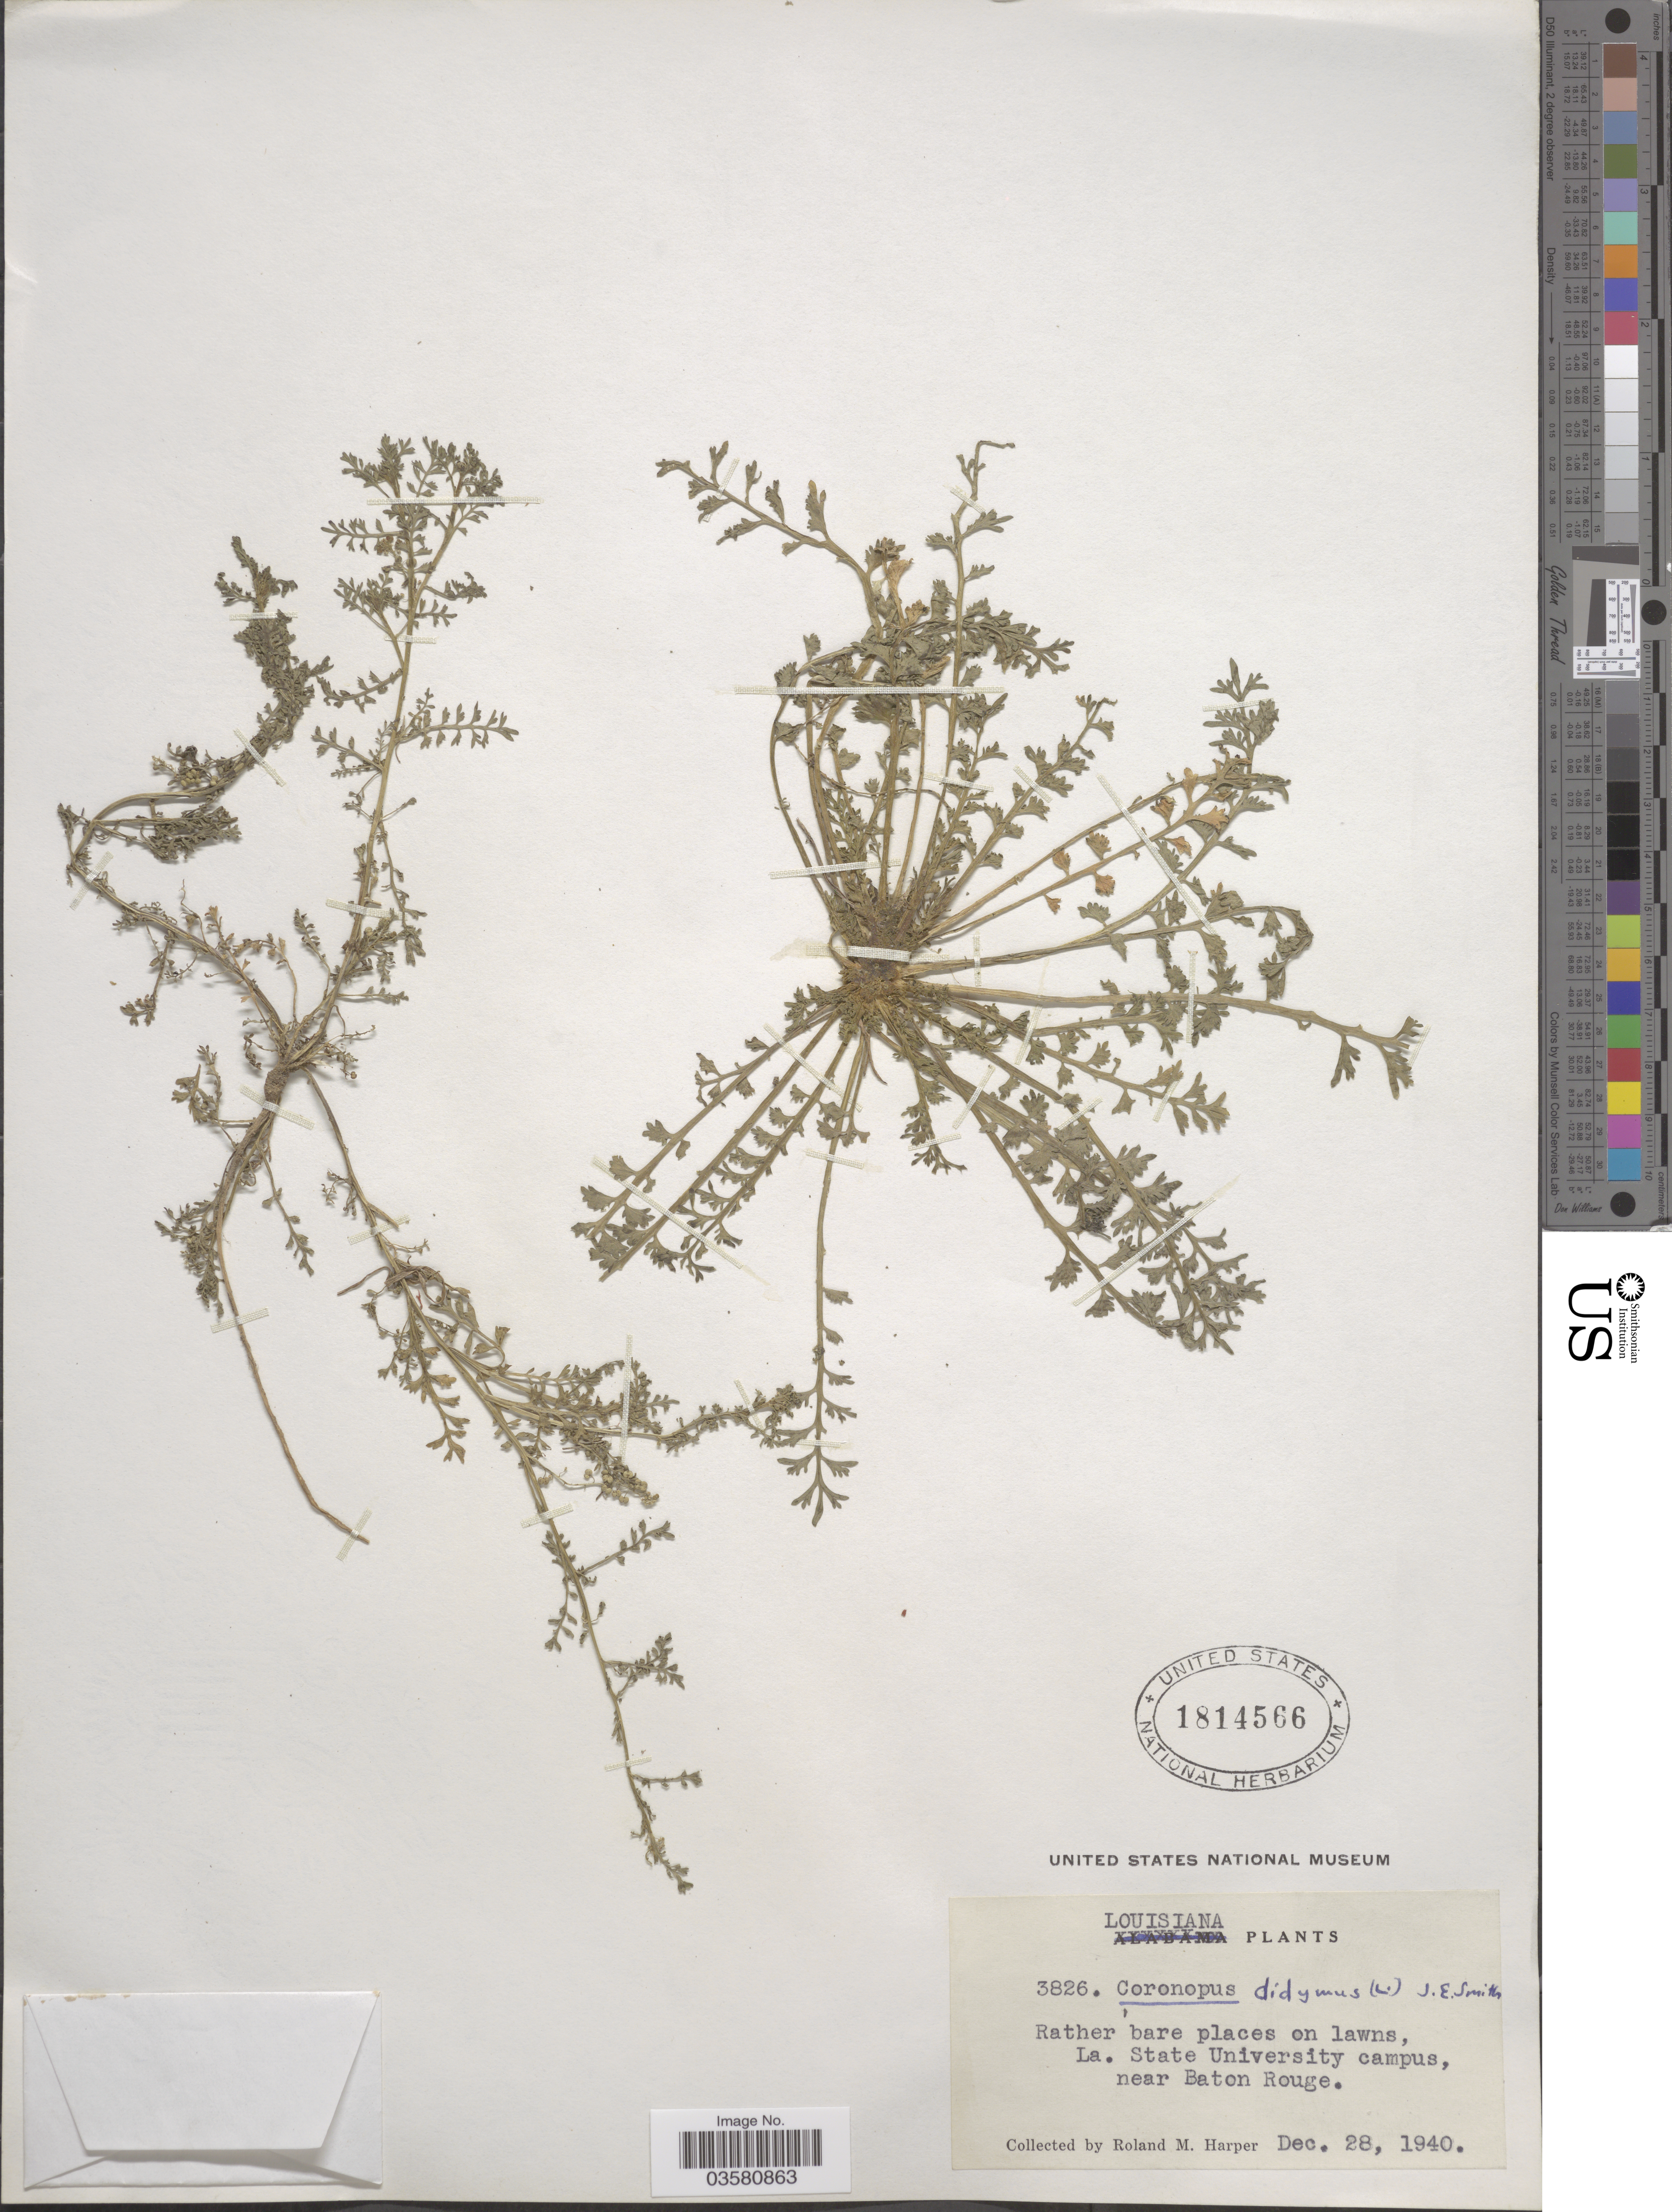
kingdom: Plantae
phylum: Tracheophyta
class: Magnoliopsida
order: Brassicales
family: Brassicaceae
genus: Lepidium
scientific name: Lepidium didymum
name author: L.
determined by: Strong, M. T., (US), Smithsonian Institution - National Museum of Natural History (UNITED STATES)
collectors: R. M. Harper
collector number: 3826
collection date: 1940-12-28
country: United States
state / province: Louisiana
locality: La. State University campus, near Baton Rouge.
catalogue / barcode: US 1814566